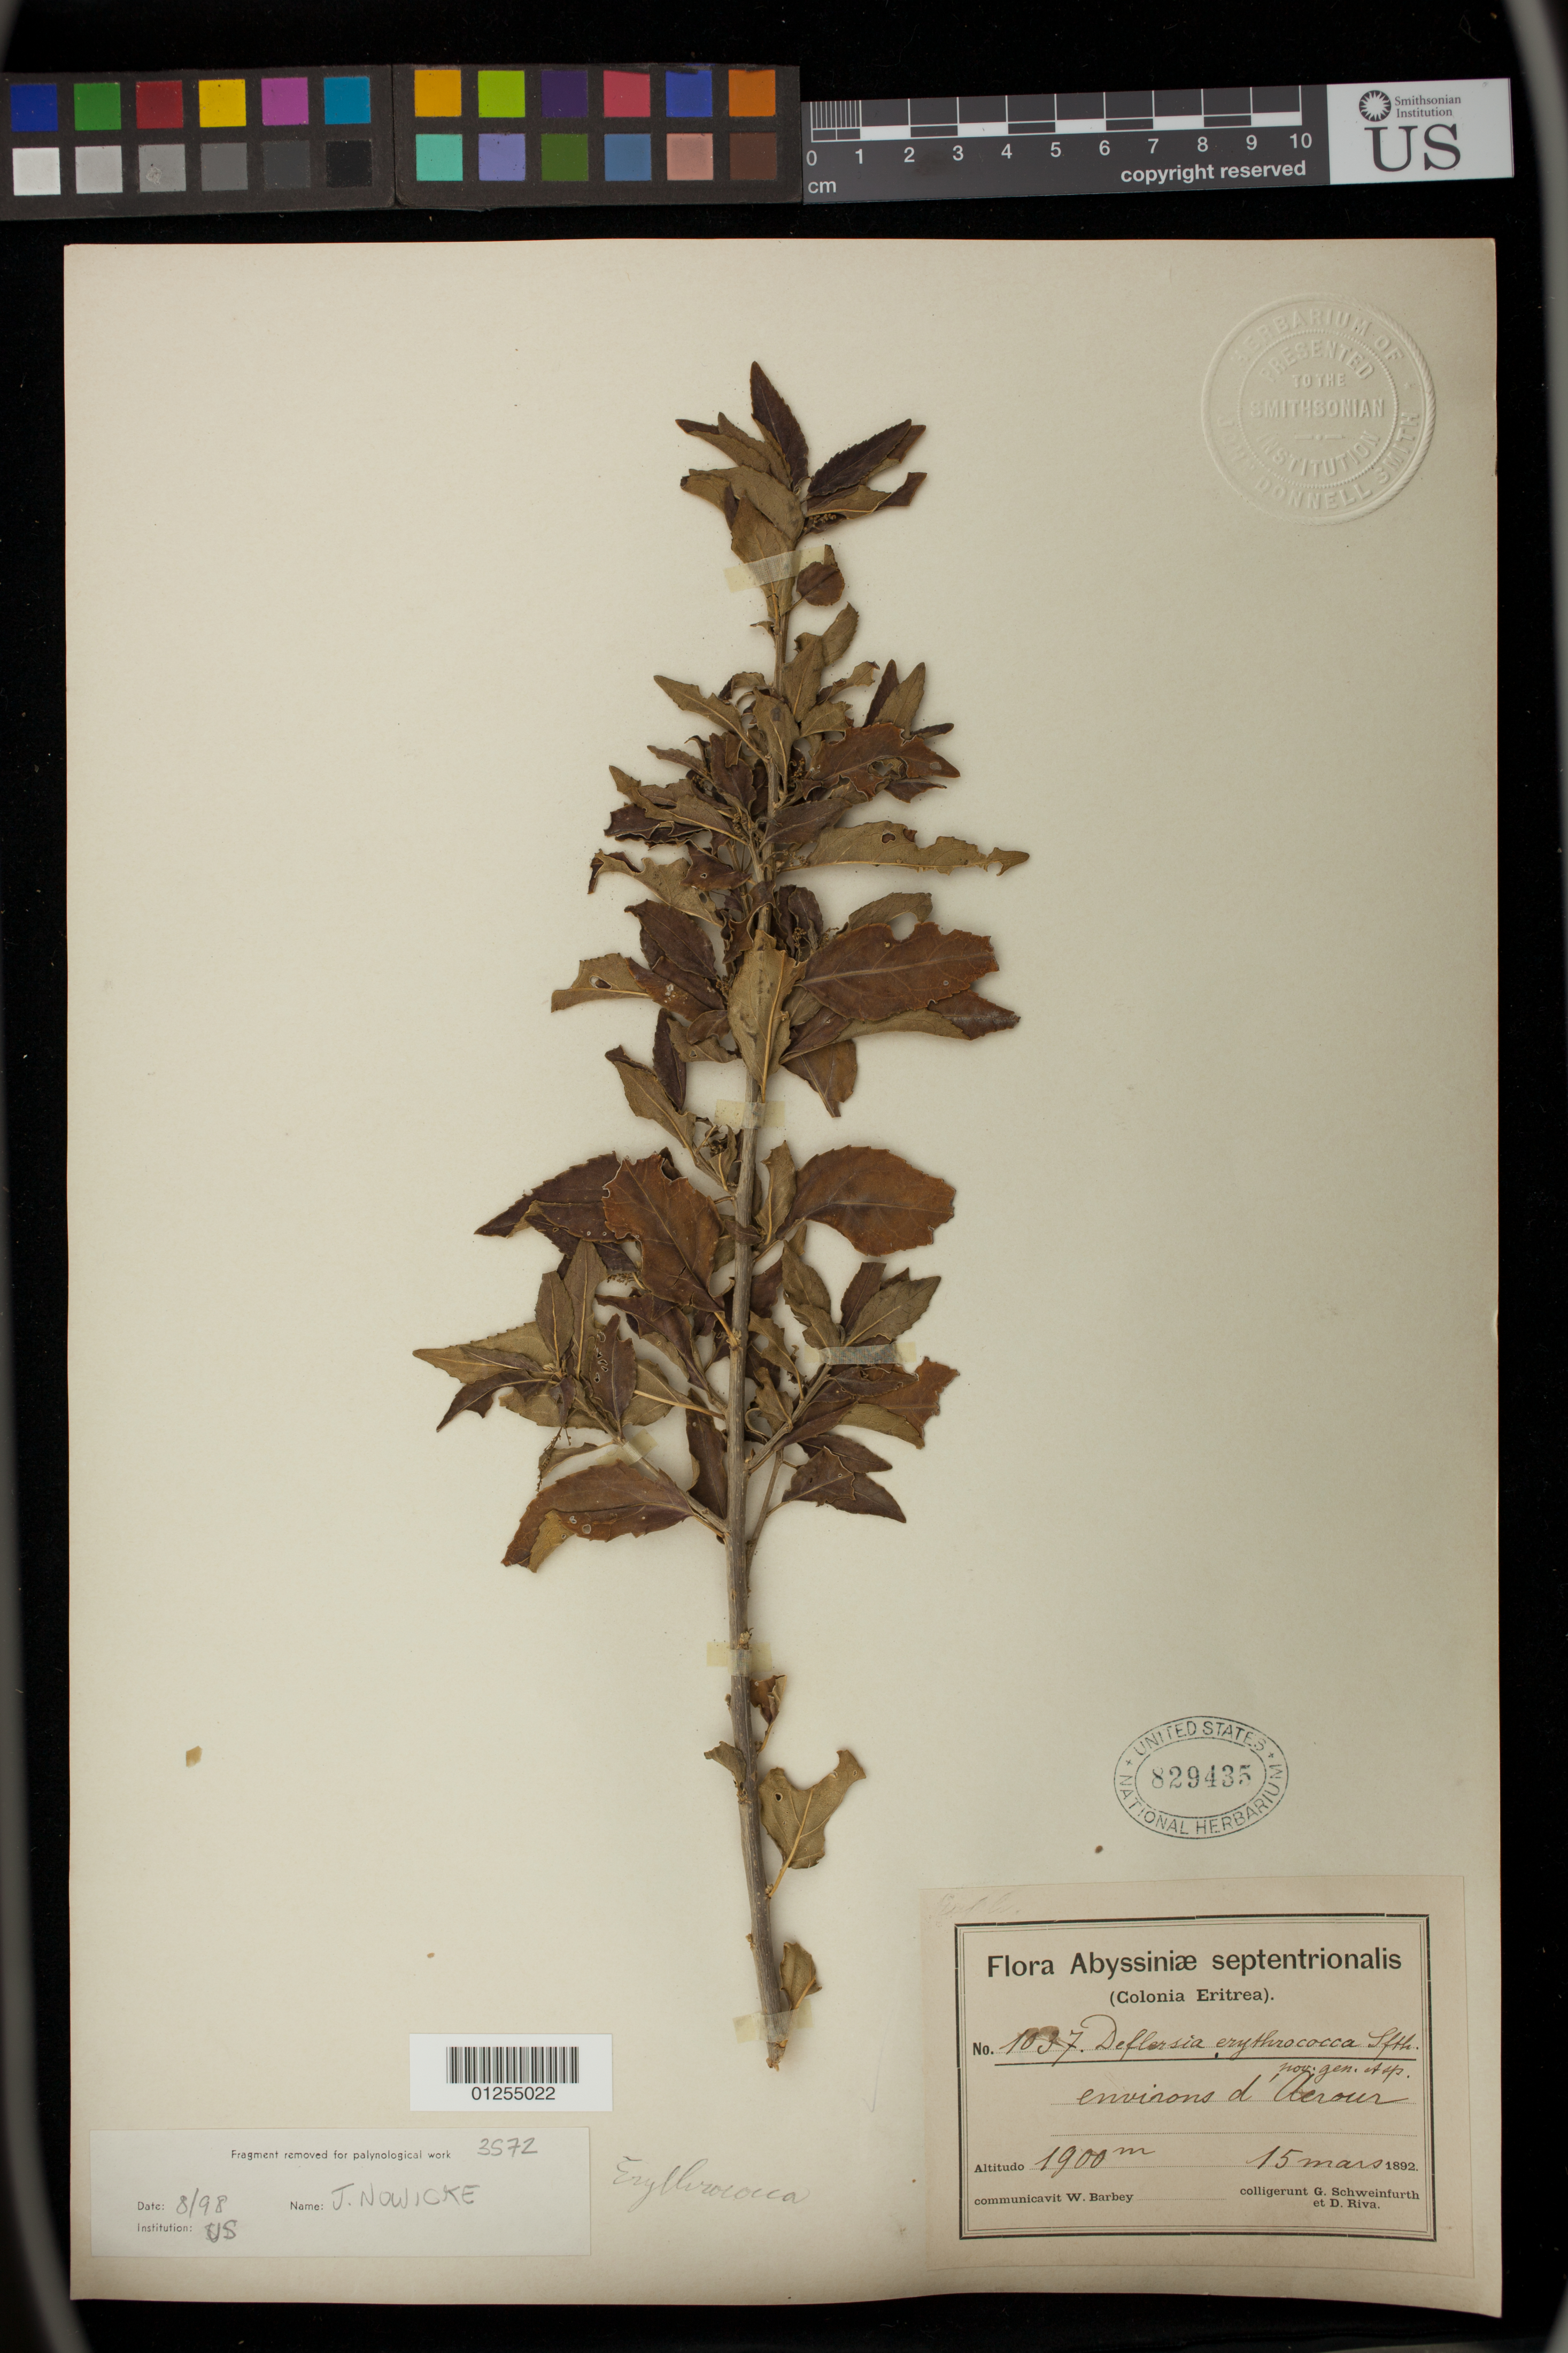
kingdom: Plantae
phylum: Tracheophyta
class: Magnoliopsida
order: Malpighiales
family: Euphorbiaceae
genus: Erythrococca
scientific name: Erythrococca sp.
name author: Benth.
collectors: G. A. Schweinfurth & D. Riva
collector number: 1037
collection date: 1892-03-15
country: Eritrea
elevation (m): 1900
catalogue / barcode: US 829435